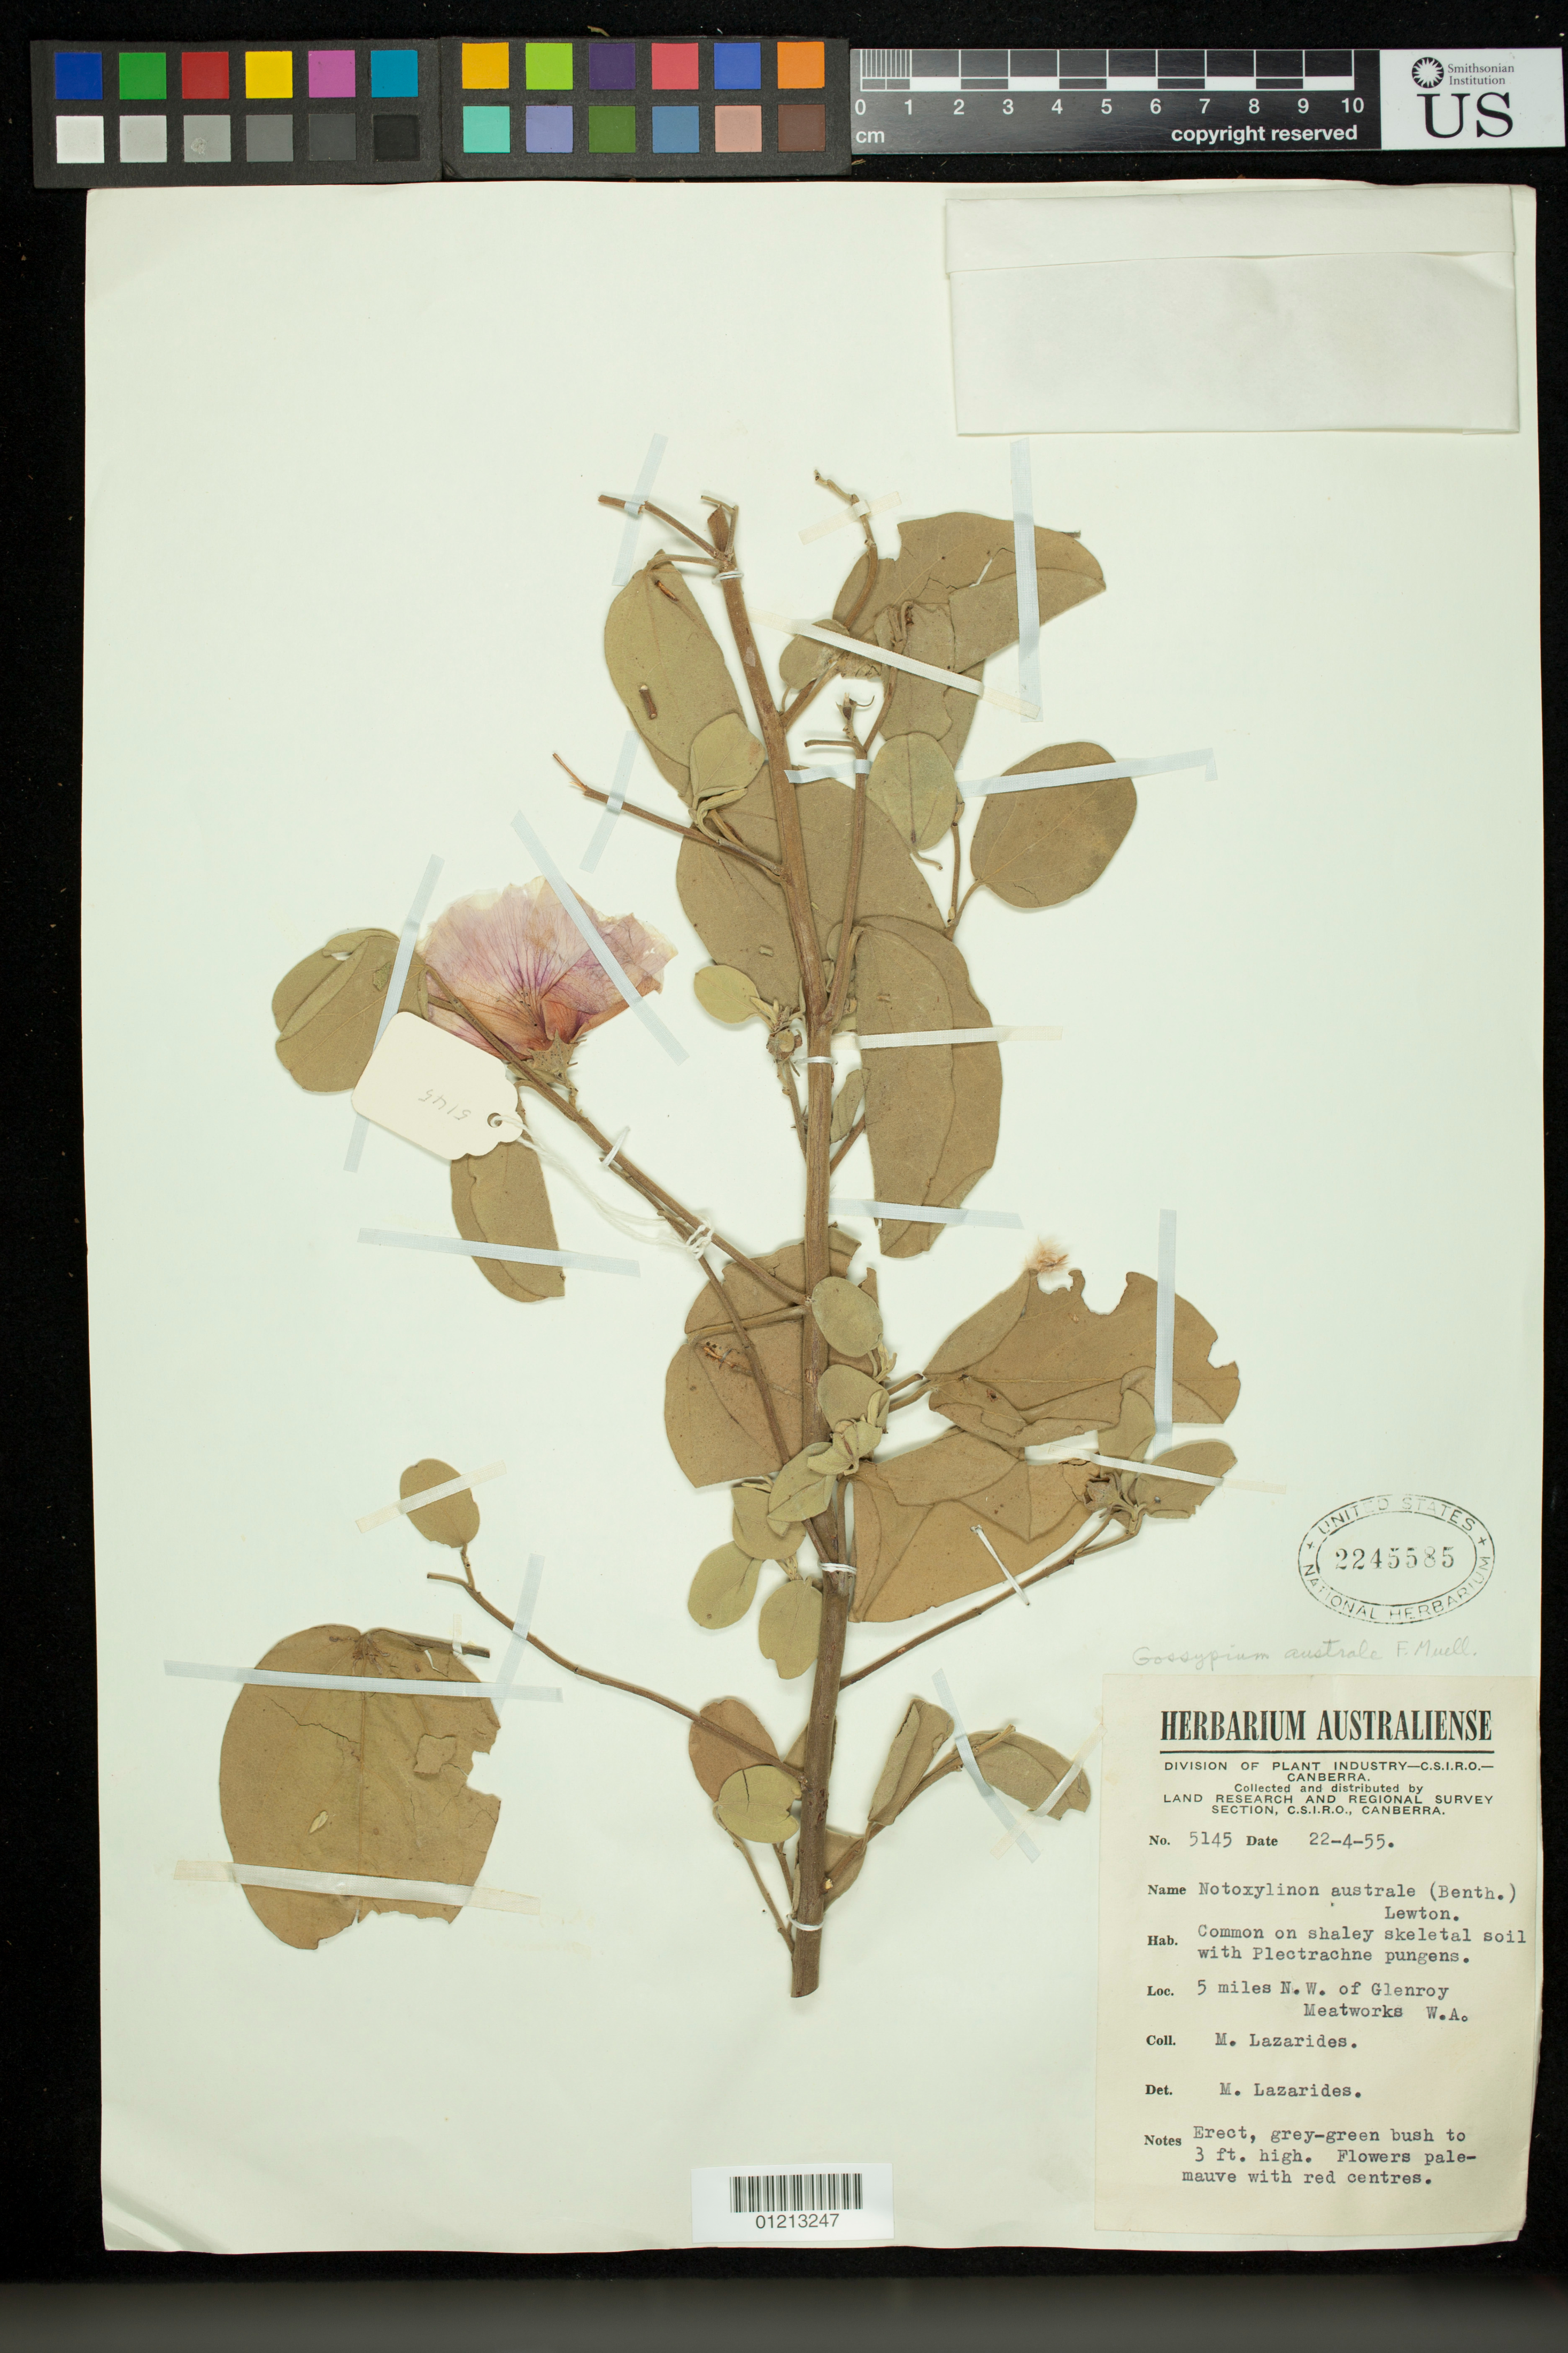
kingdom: Plantae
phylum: Tracheophyta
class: Magnoliopsida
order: Malvales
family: Malvaceae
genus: Gossypium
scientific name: Gossypium australe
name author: F. Muell.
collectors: M. Lazarides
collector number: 5145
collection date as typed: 22 Apr 1955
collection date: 1955-04-22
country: Australia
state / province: Western Australia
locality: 5 miles N.W. of Glenroy Meatworks W.A.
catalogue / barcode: US 2245585